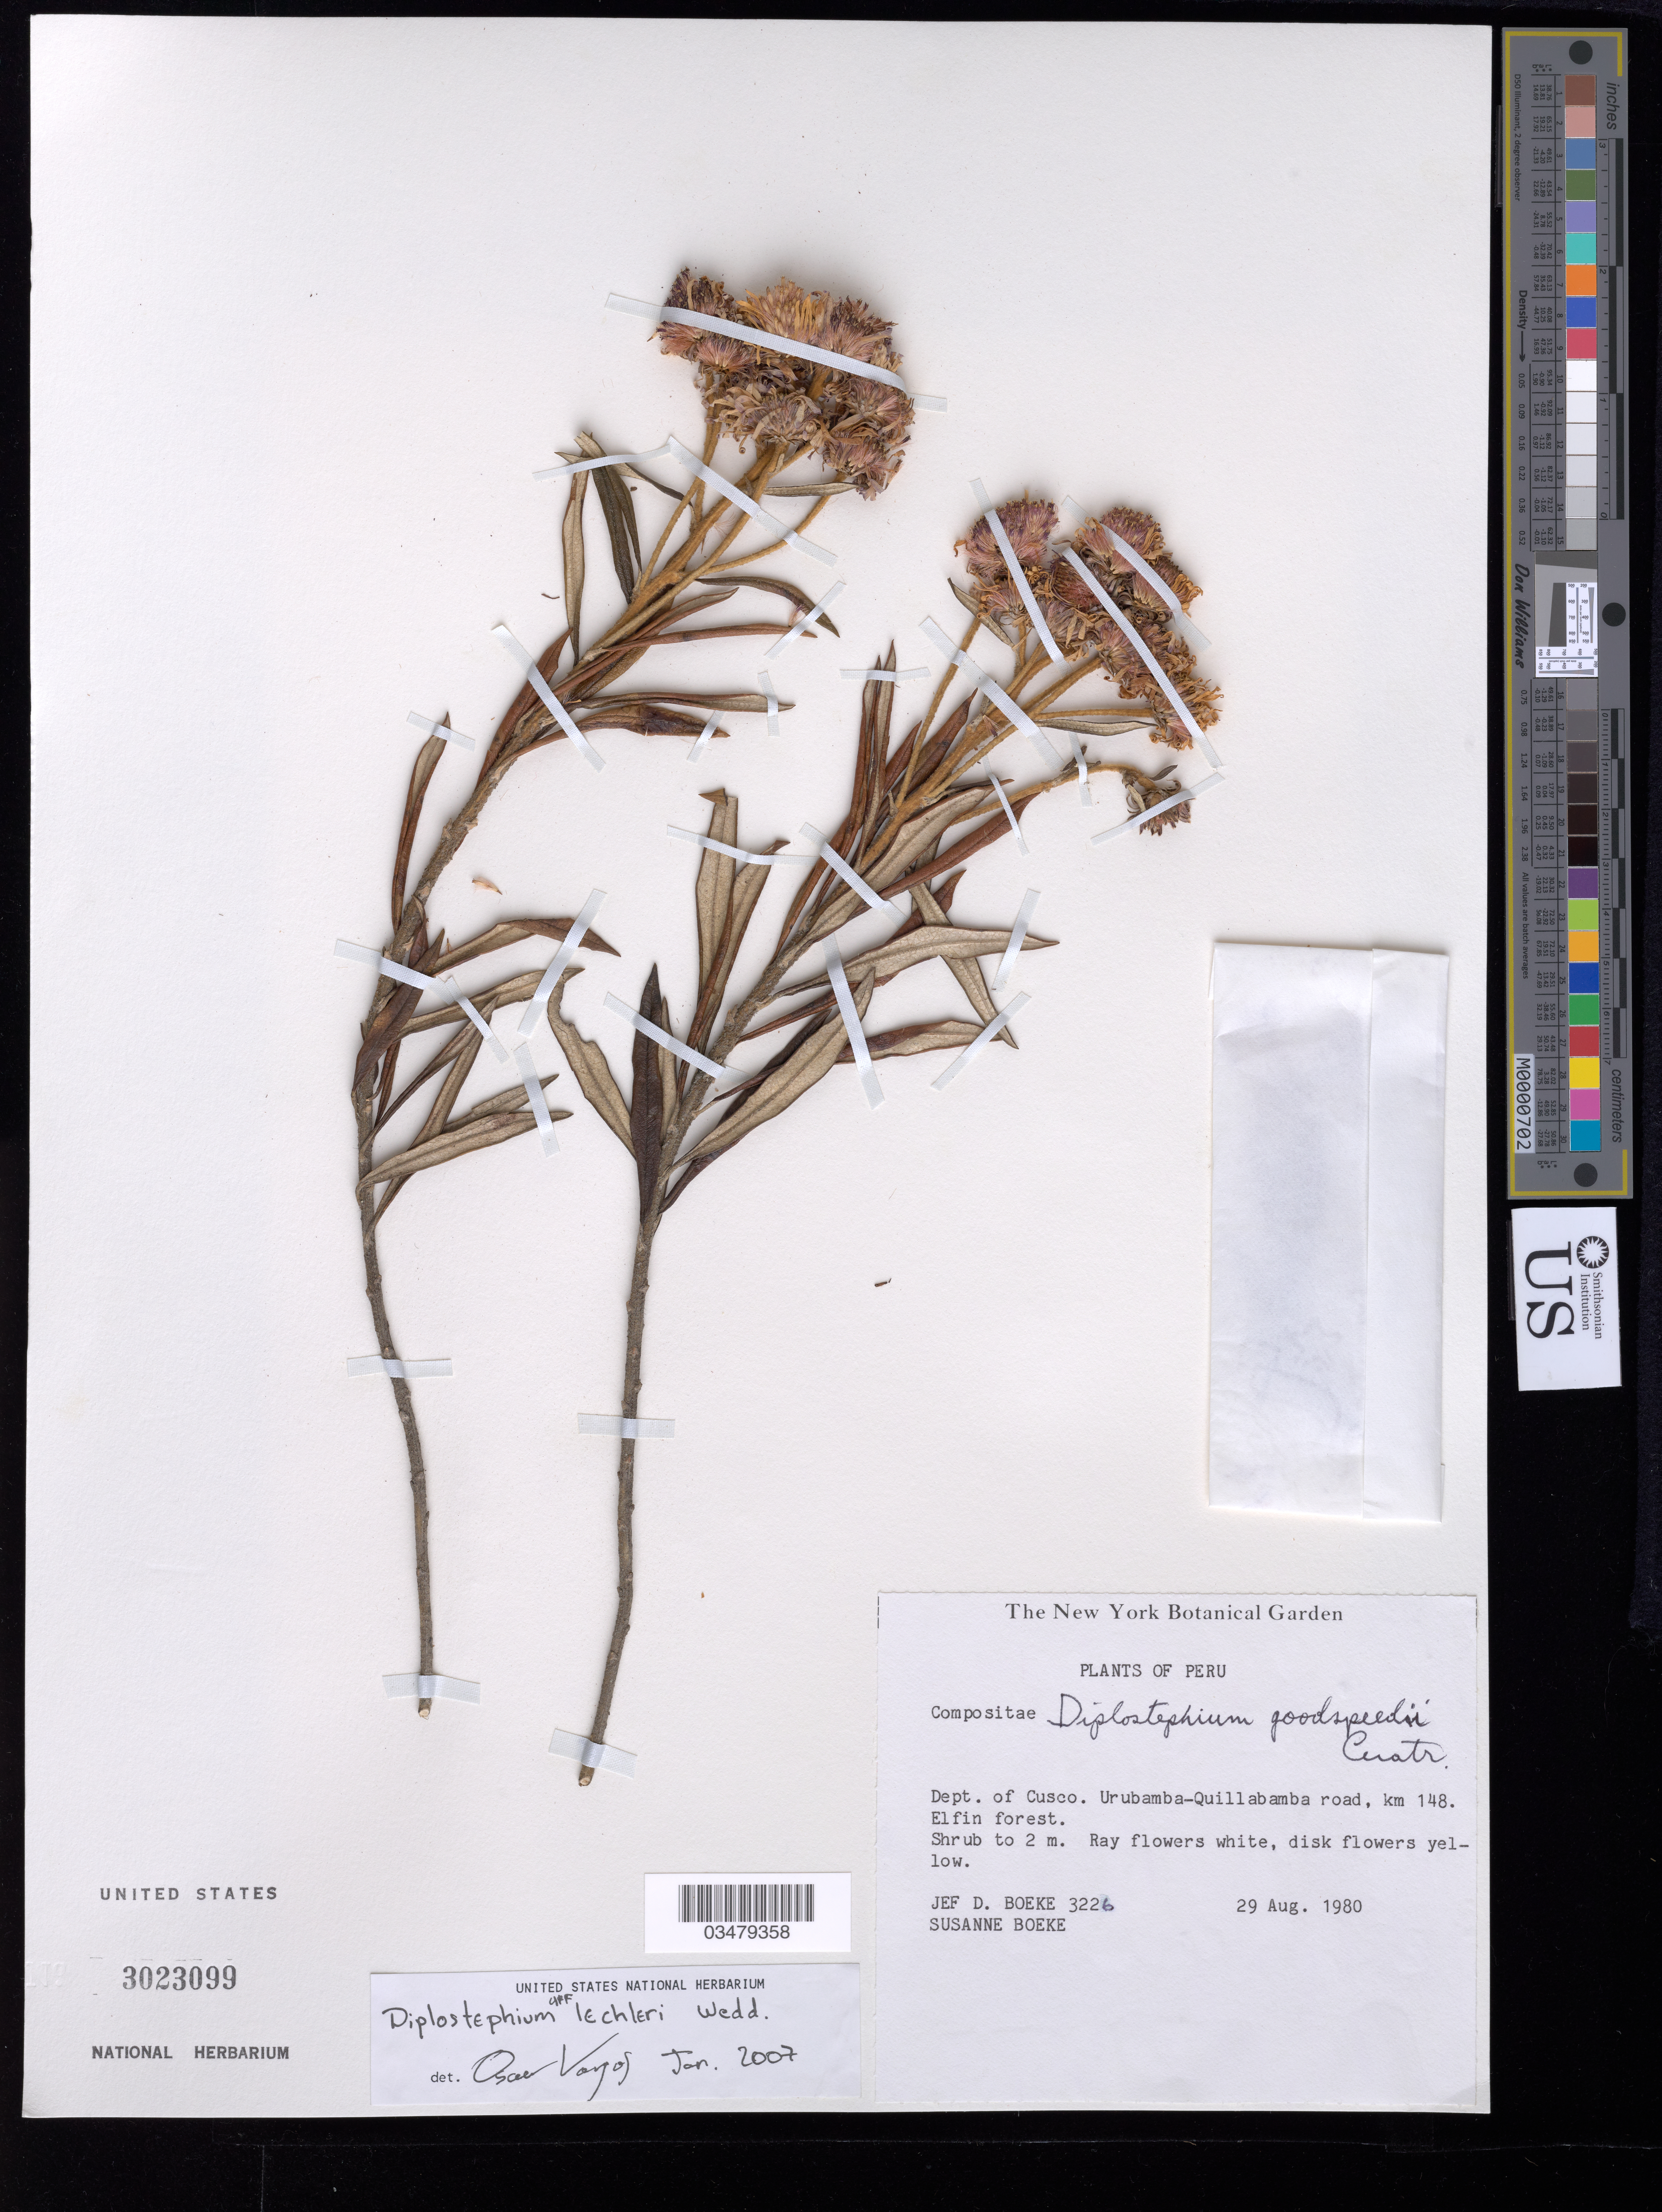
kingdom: Plantae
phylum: Tracheophyta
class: Magnoliopsida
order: Asterales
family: Asteraceae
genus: Diplostephium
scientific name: Diplostephium lechleri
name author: (Sch. Bip.) Wedd.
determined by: Vargas, Oscar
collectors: J. Boeke & S. Boeke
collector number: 3226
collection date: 1980-08-29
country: Peru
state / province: Cusco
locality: Urubamba-Quillabamba road, km 145, Elfin forest.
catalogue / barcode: US 3023099